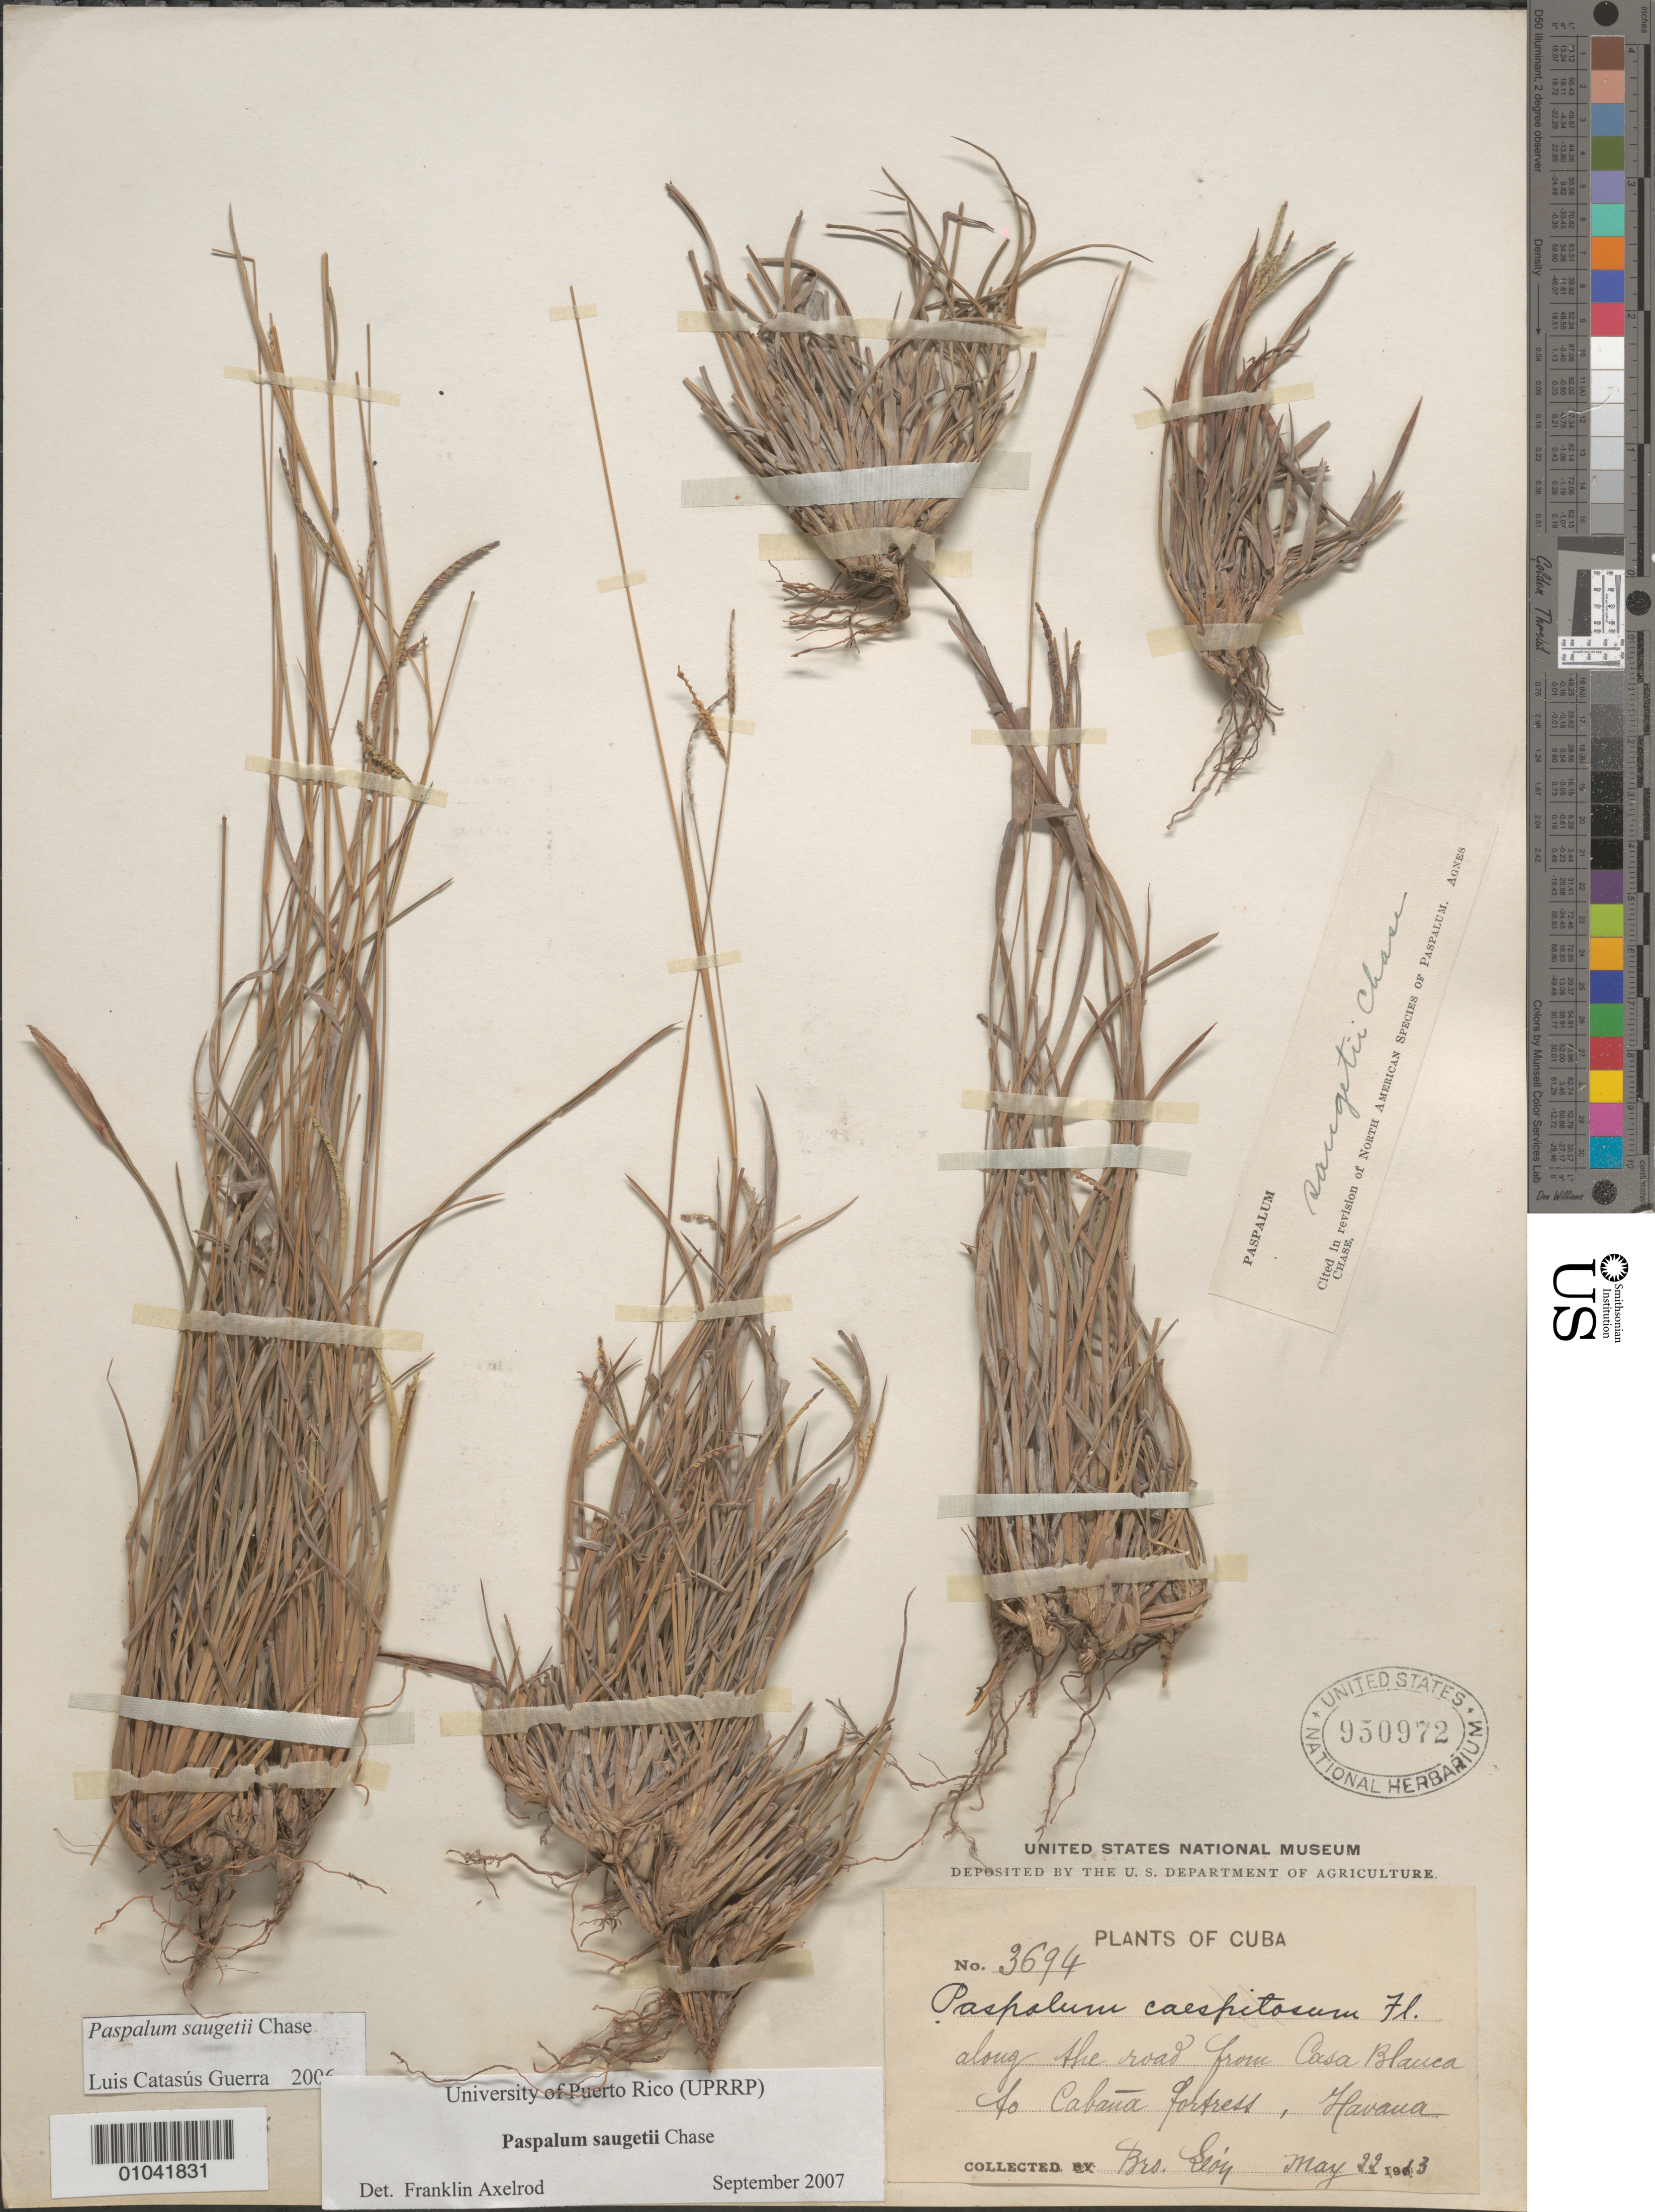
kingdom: Plantae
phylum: Tracheophyta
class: Liliopsida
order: Poales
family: Poaceae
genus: Paspalum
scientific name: Paspalum saugetii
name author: Chase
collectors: Bro. León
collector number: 3694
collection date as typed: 22 May 1913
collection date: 1913-05-22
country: Cuba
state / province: La Habana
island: Cuba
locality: Along the road from Casa Blanca to Cabana Fortresss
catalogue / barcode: US 950972